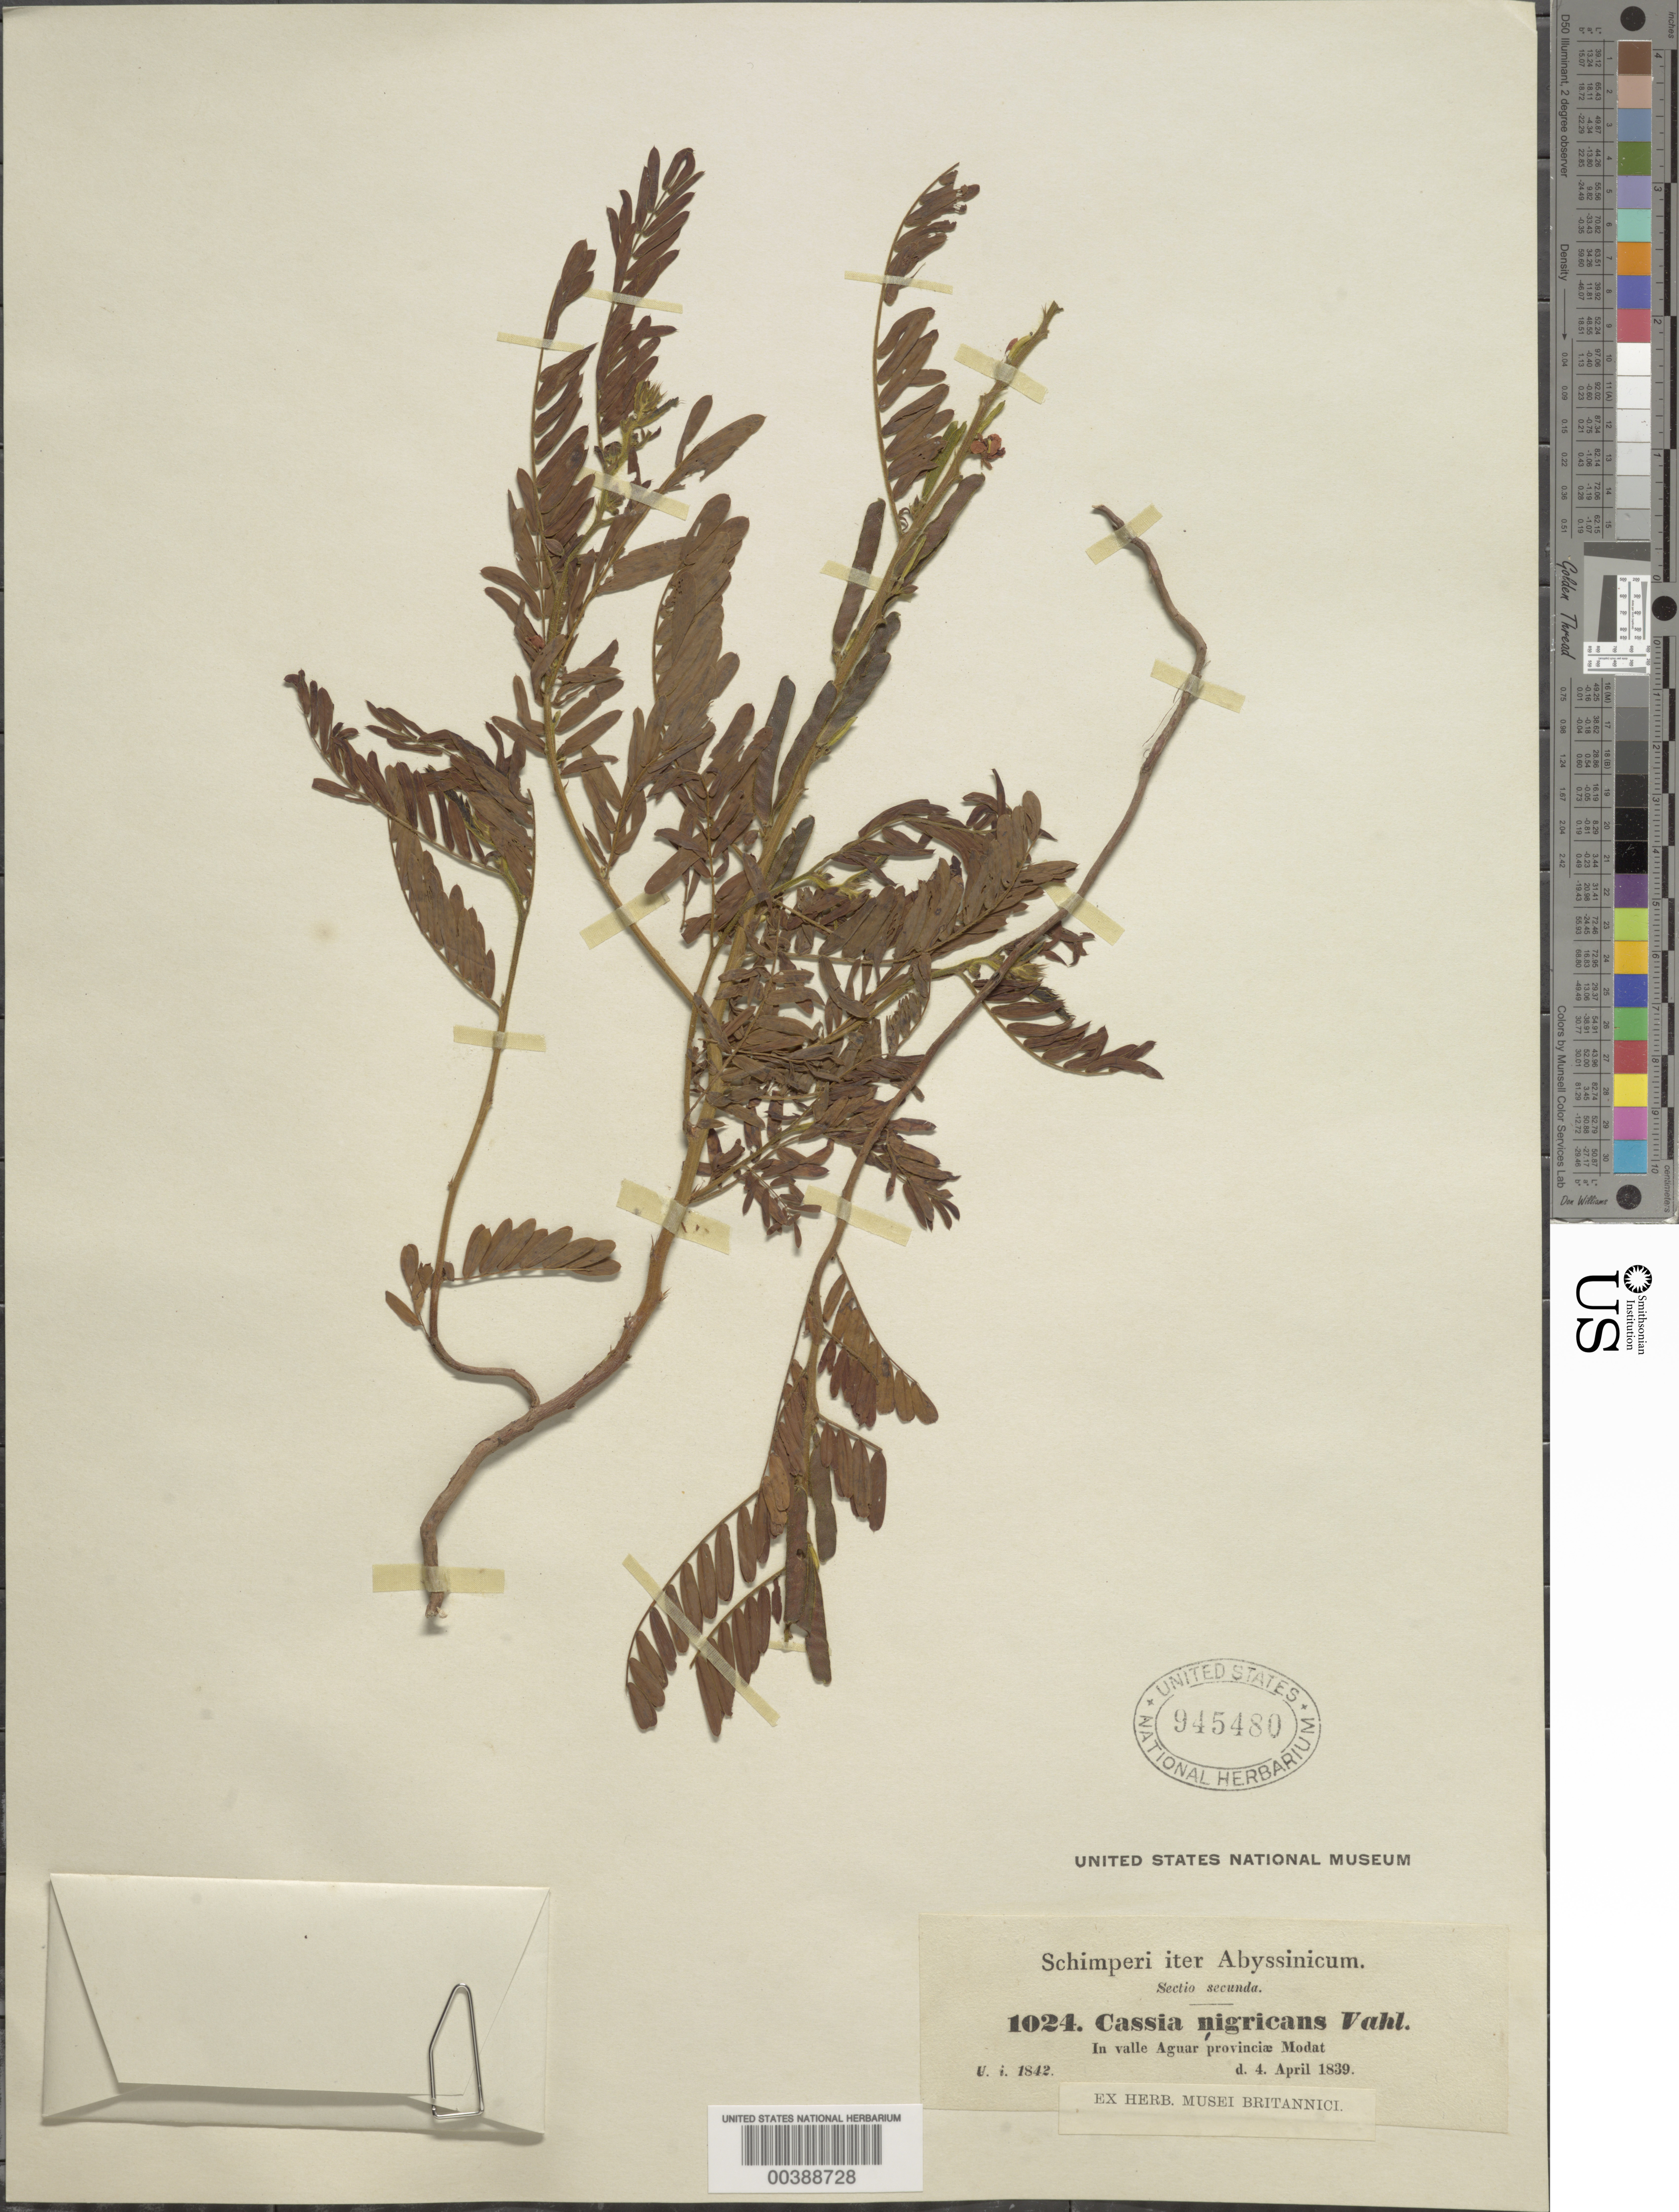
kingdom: Plantae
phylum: Tracheophyta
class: Magnoliopsida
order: Fabales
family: Fabaceae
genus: Chamaecrista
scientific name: Chamaecrista nigricans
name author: (Vahl) Greene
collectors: G. W. Schimper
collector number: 1024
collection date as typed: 04 Apr 1839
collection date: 1839-04-04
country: Ethiopia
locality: In valle aguar, provincia modat. [in aguar valley, modat province; country questionable.]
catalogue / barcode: US 945480